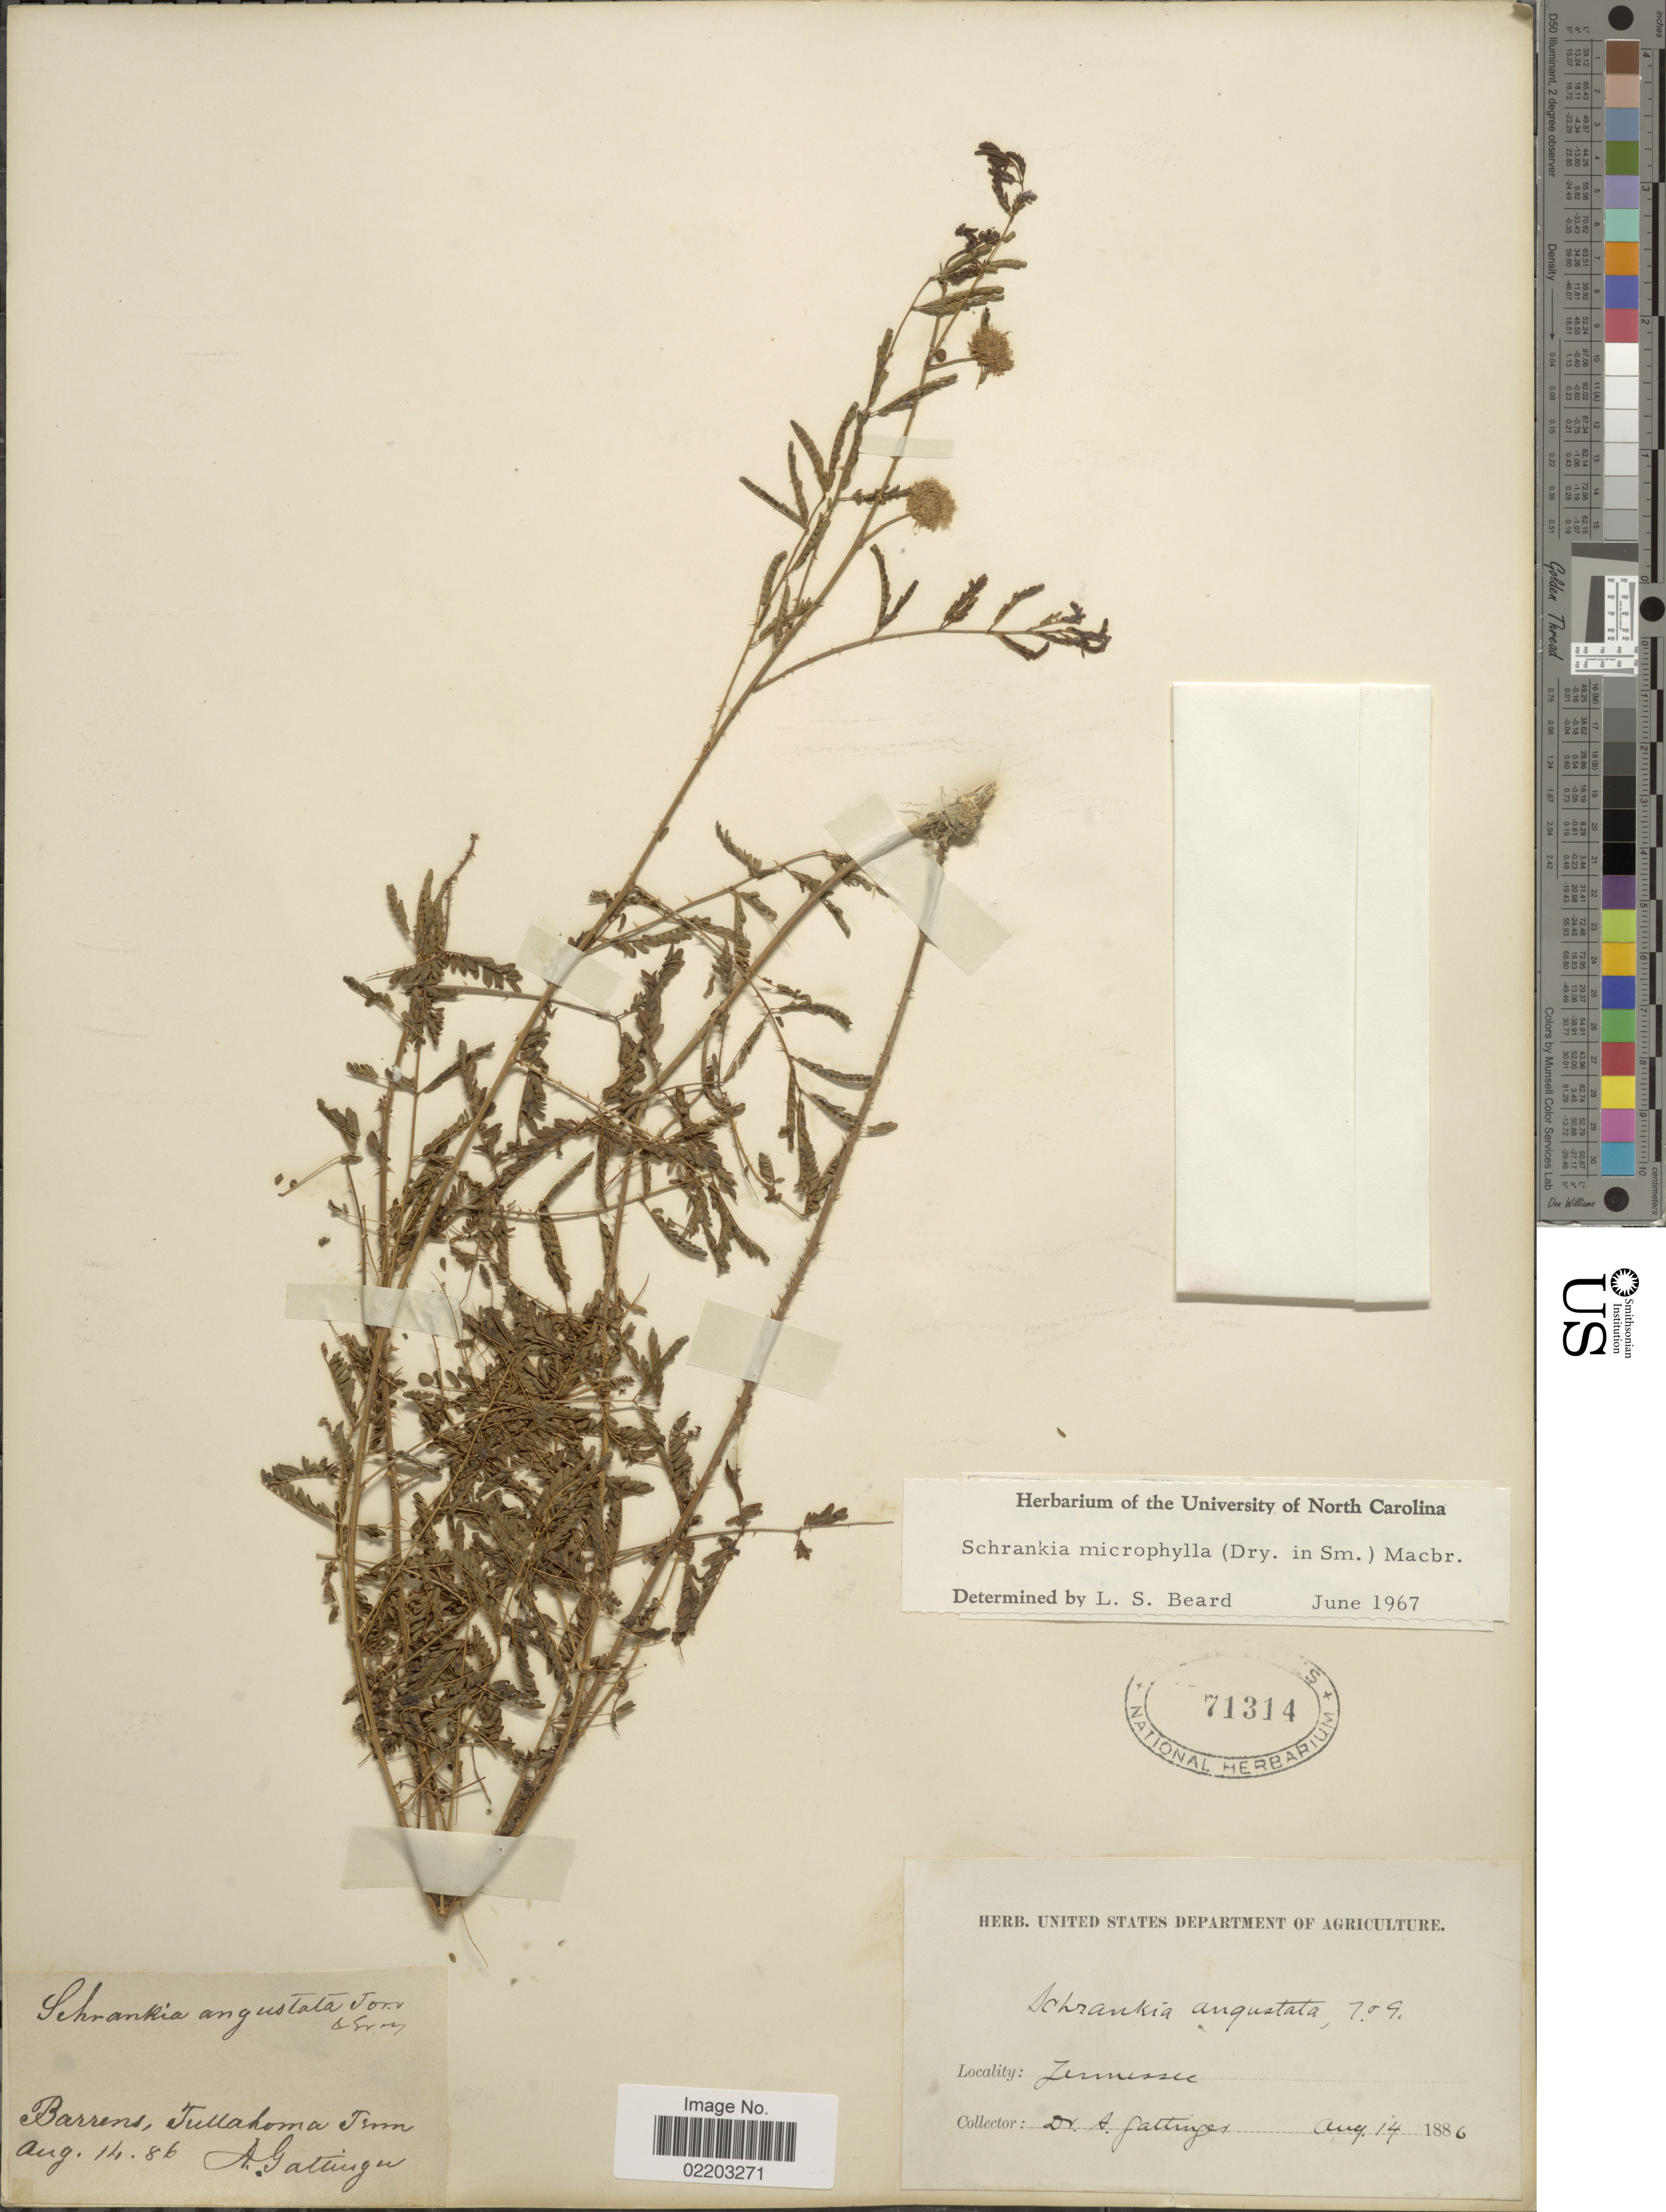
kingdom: Plantae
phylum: Tracheophyta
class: Magnoliopsida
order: Fabales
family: Fabaceae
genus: Mimosa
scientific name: Mimosa microphylla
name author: Dryand.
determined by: Strong, M. T., (US), Smithsonian Institution - National Museum of Natural History (UNITED STATES)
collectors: A. Gattinger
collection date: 1886-08-14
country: United States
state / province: Tennessee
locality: Barrens, Tullahoma Tenn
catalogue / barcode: US 71314